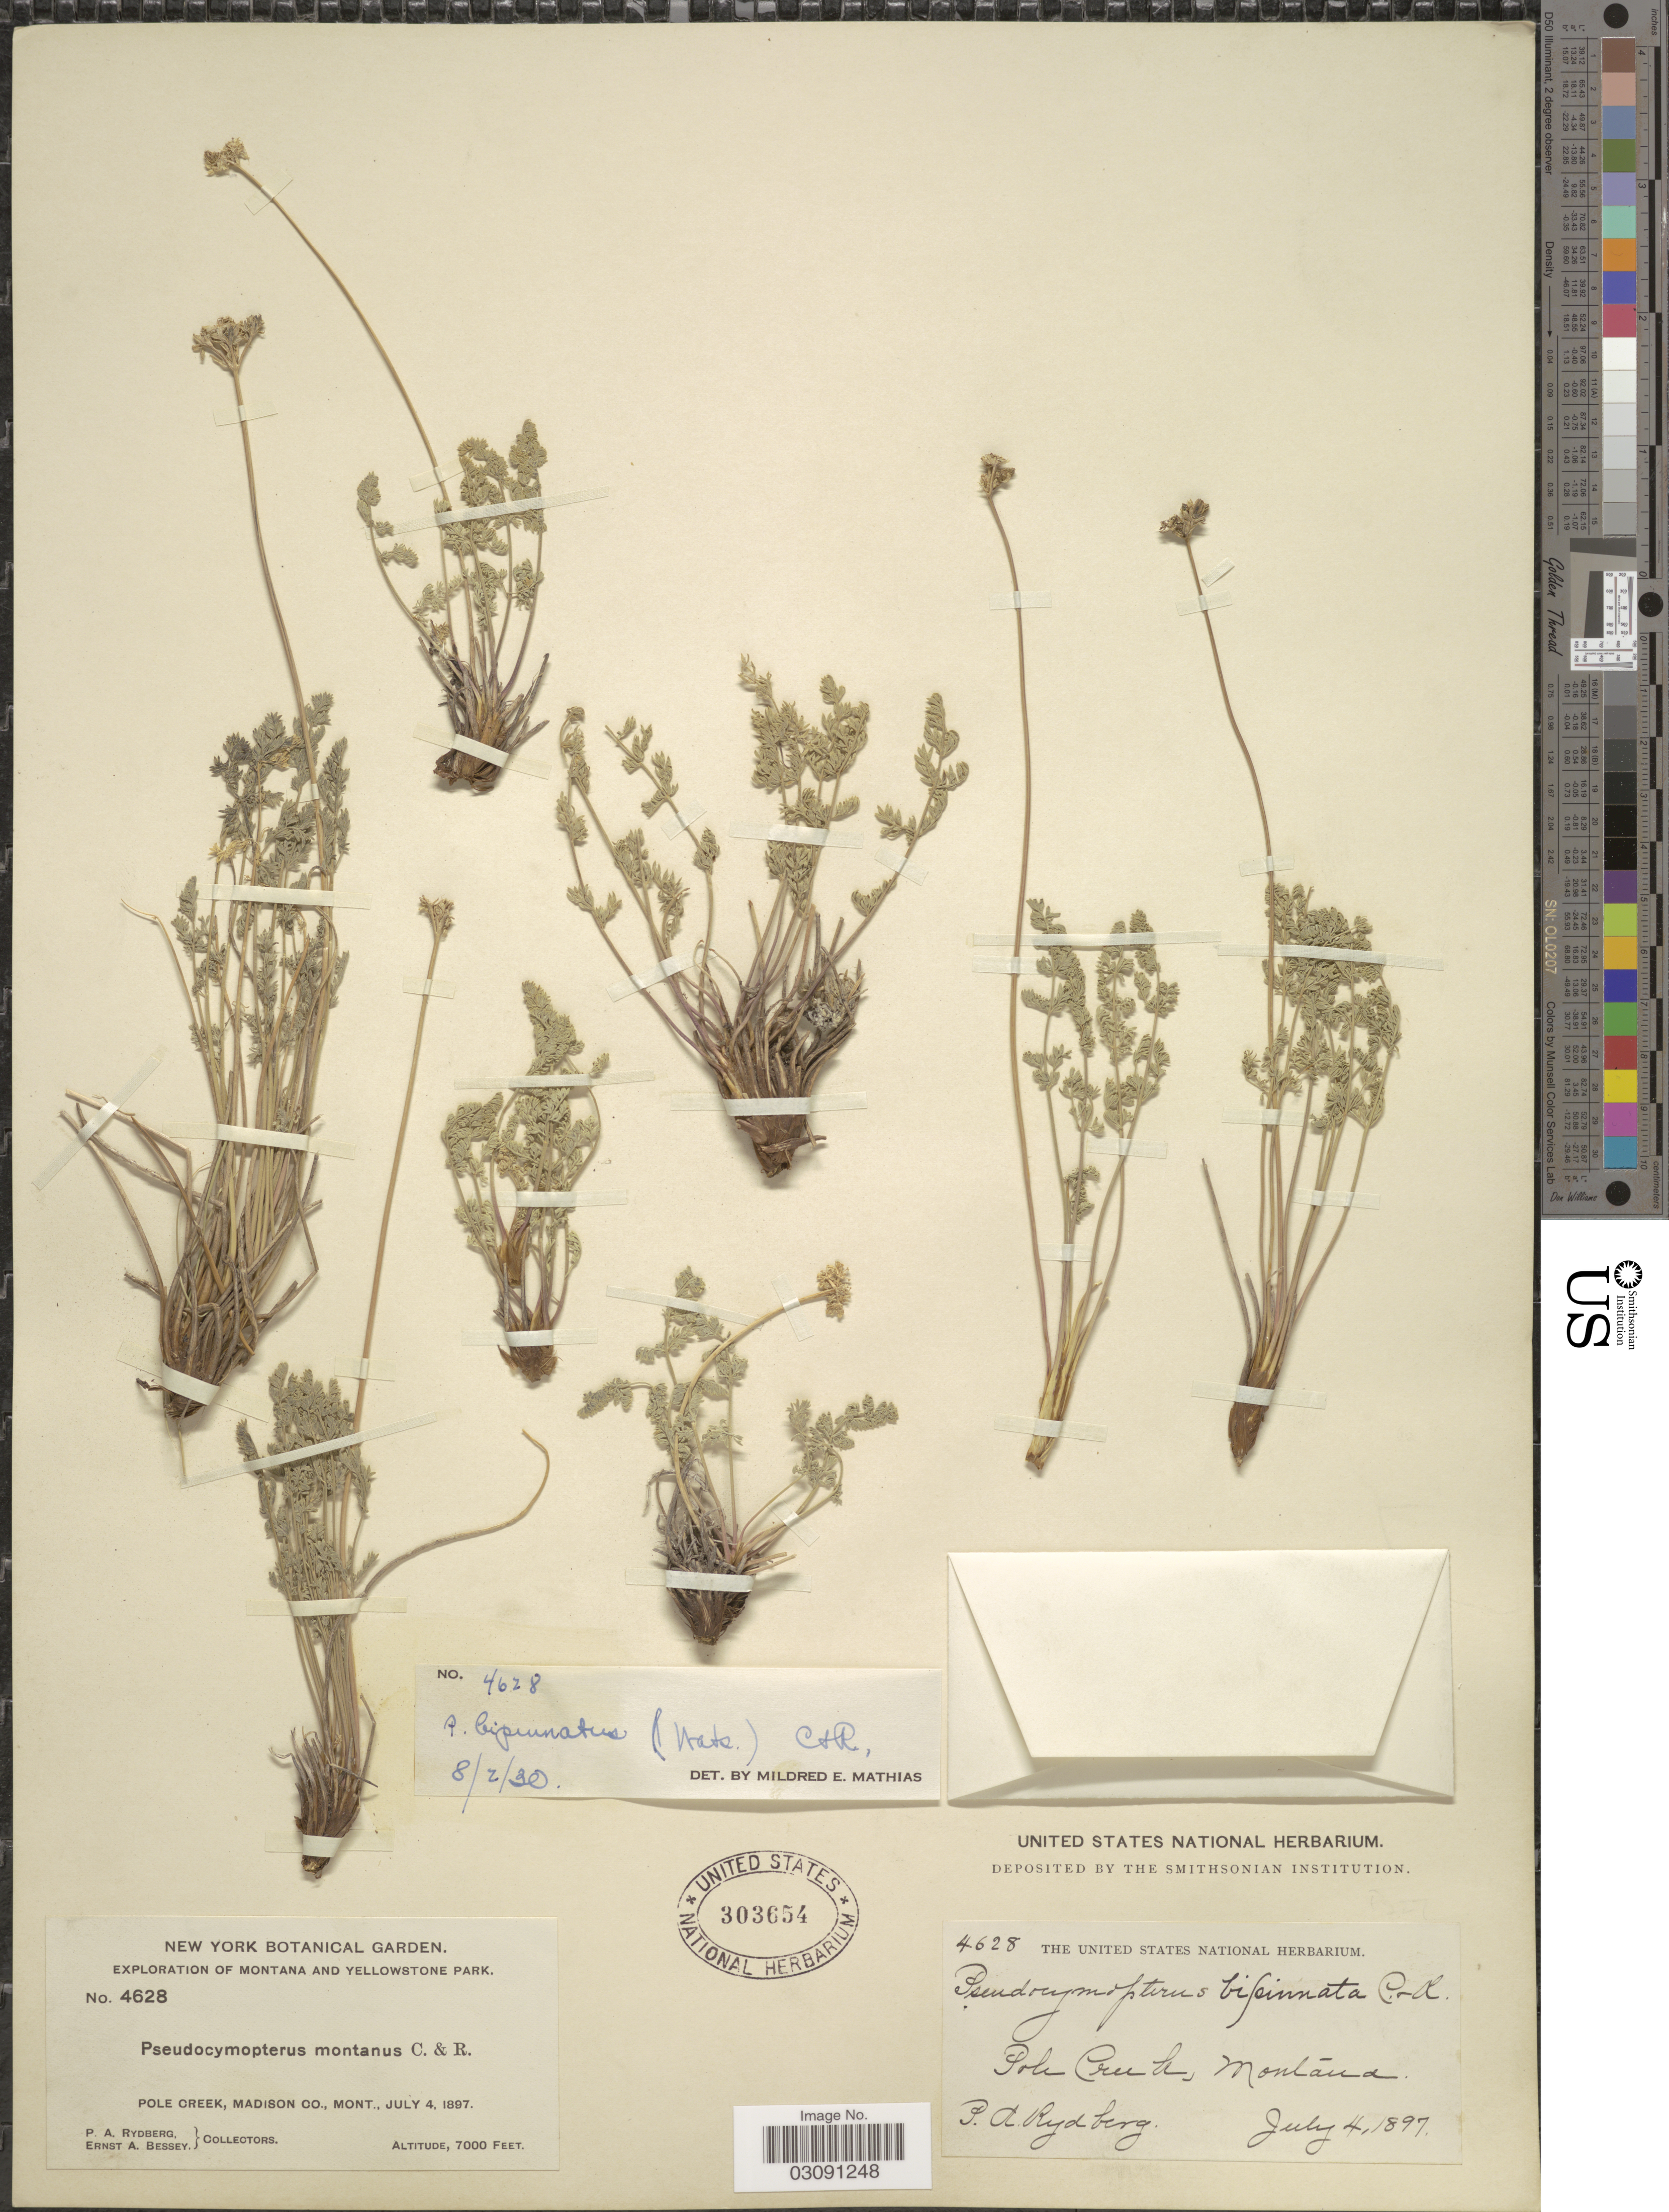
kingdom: Plantae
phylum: Tracheophyta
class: Magnoliopsida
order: Apiales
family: Apiaceae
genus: Cymopterus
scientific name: Cymopterus bipinnatus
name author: S. Watson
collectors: P. A. Rydberg & E. A. Bessey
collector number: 4628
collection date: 1897-07-04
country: United States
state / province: Montana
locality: Montana and Yellowstone Park. Pole Creek, Madison Co.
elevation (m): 2134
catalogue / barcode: US 303654